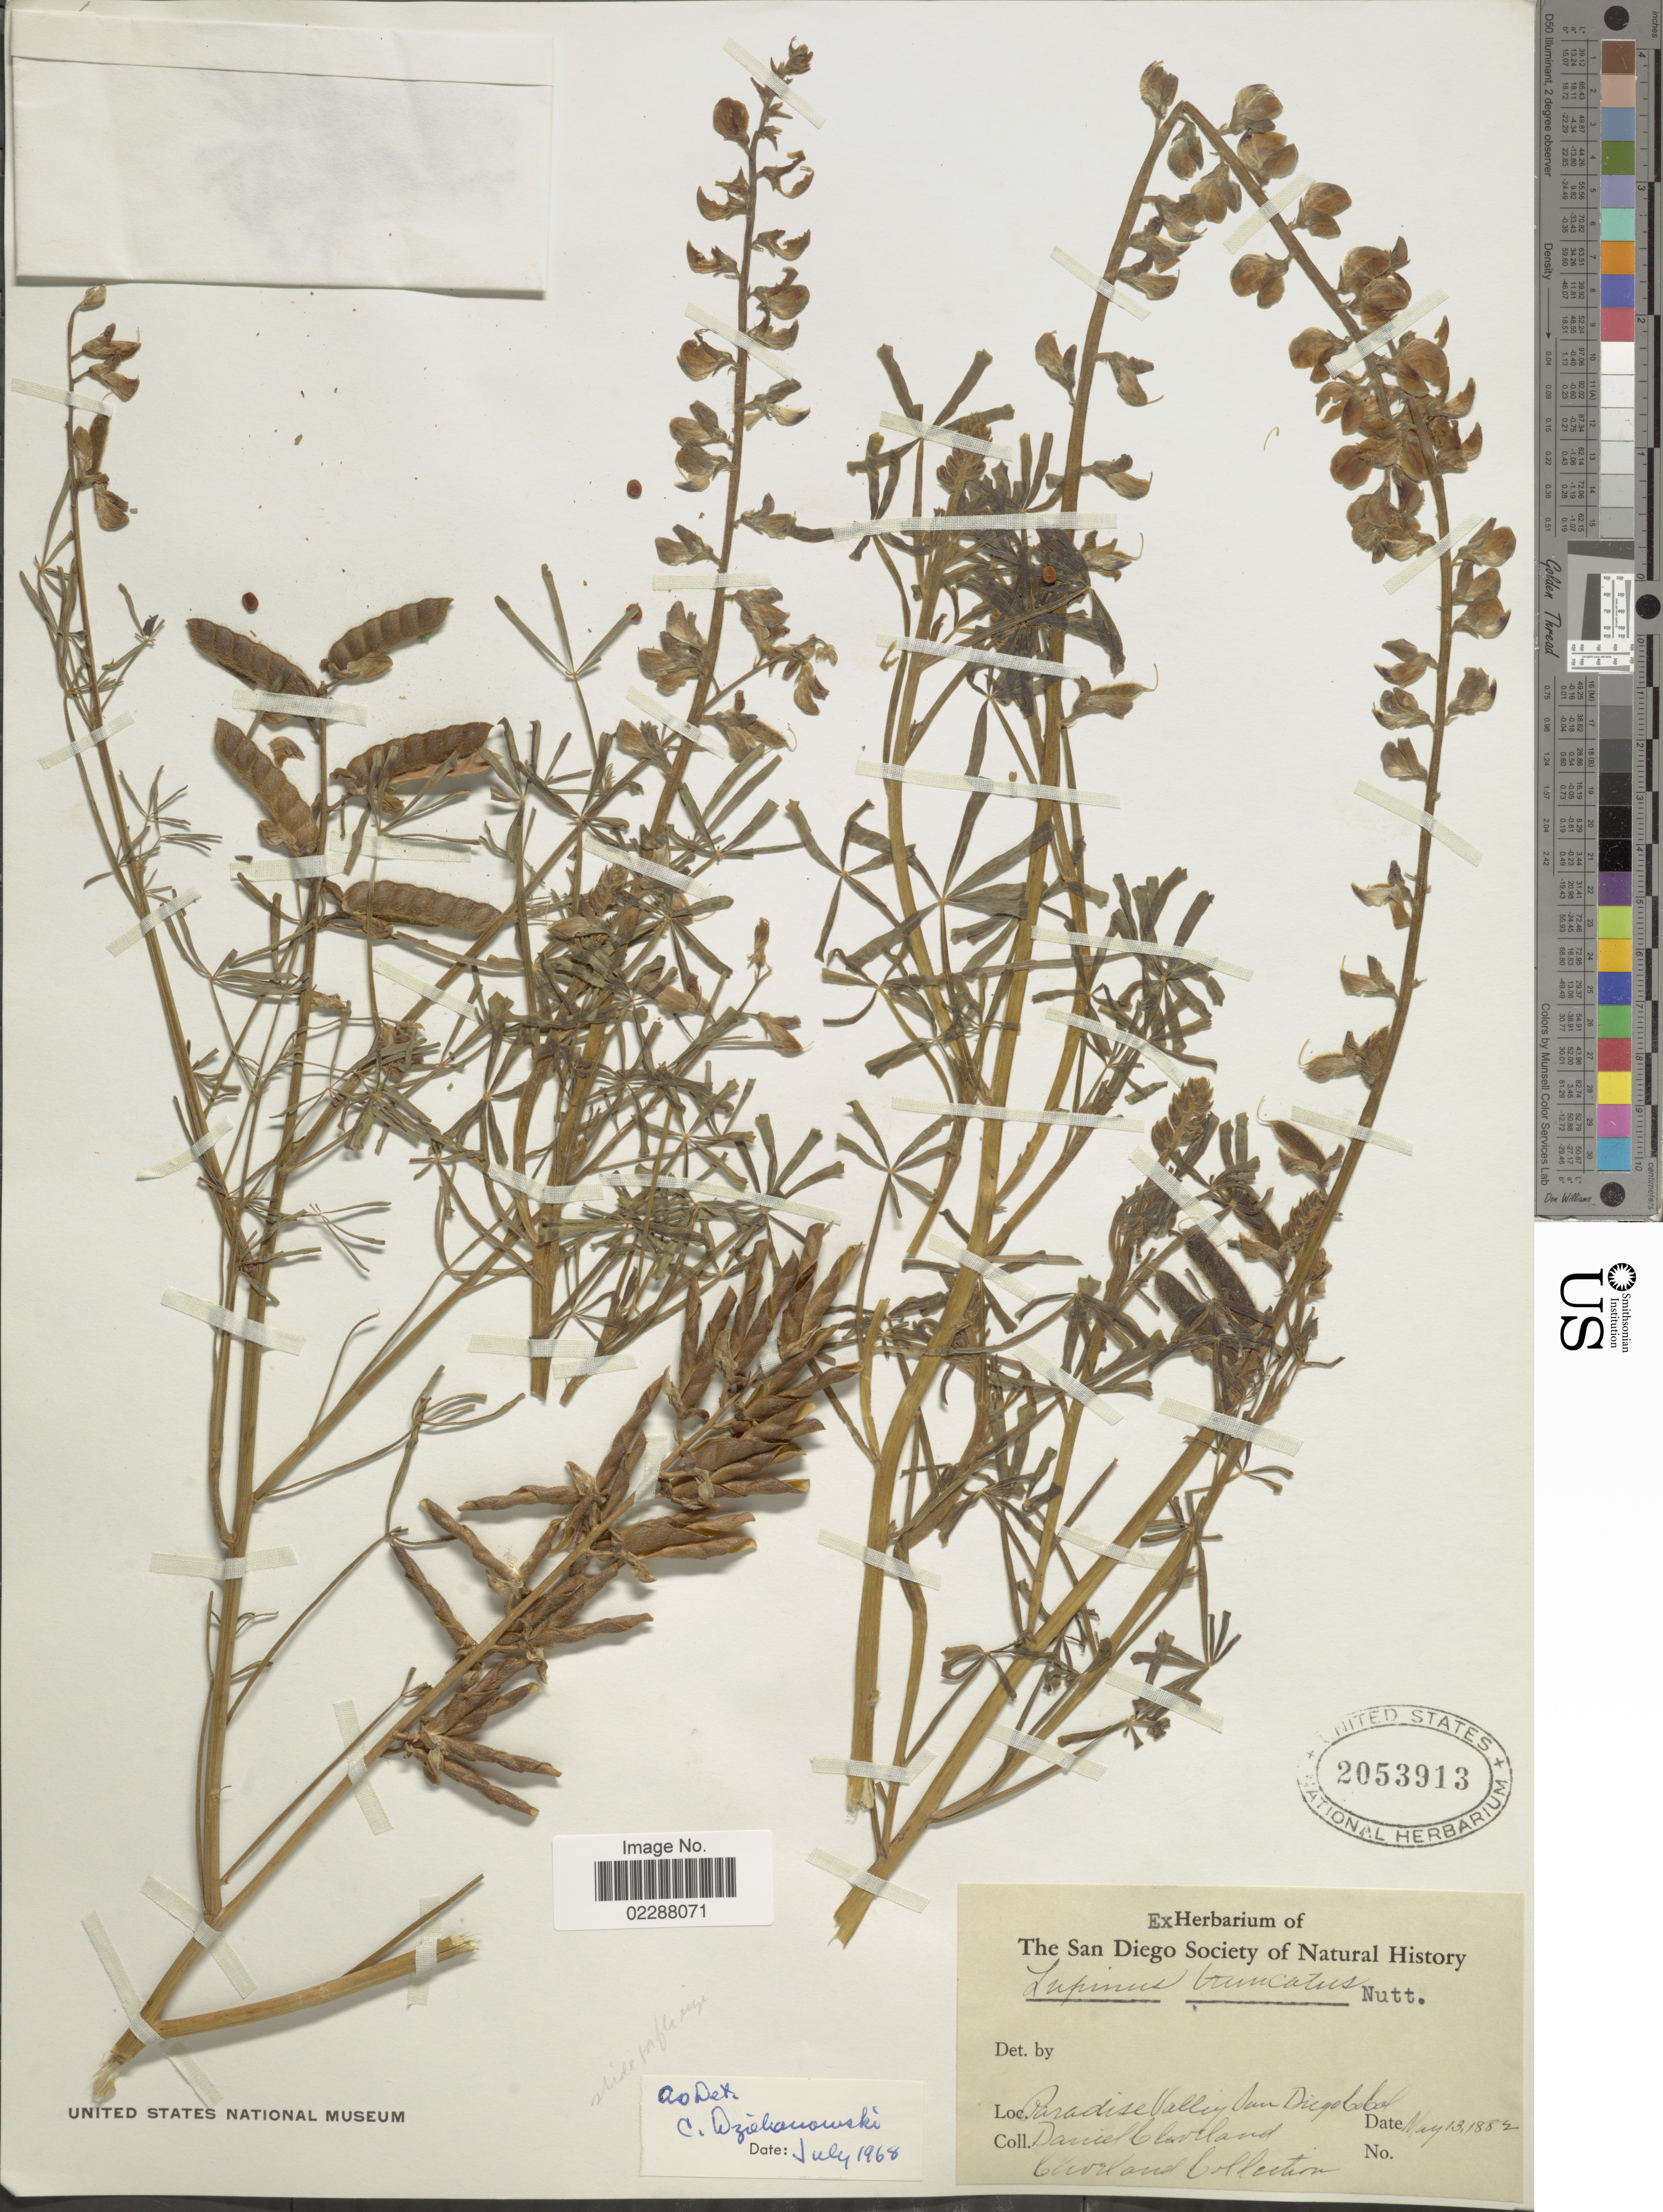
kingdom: Plantae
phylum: Tracheophyta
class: Magnoliopsida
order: Fabales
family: Fabaceae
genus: Lupinus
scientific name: Lupinus truncatus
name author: Nutt. ex Hook. & Arn.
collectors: D. Cleveland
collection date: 1882-05-13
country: United States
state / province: California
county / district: San Diego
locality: Paradise Valley, San Diego Co.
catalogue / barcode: US 2053913